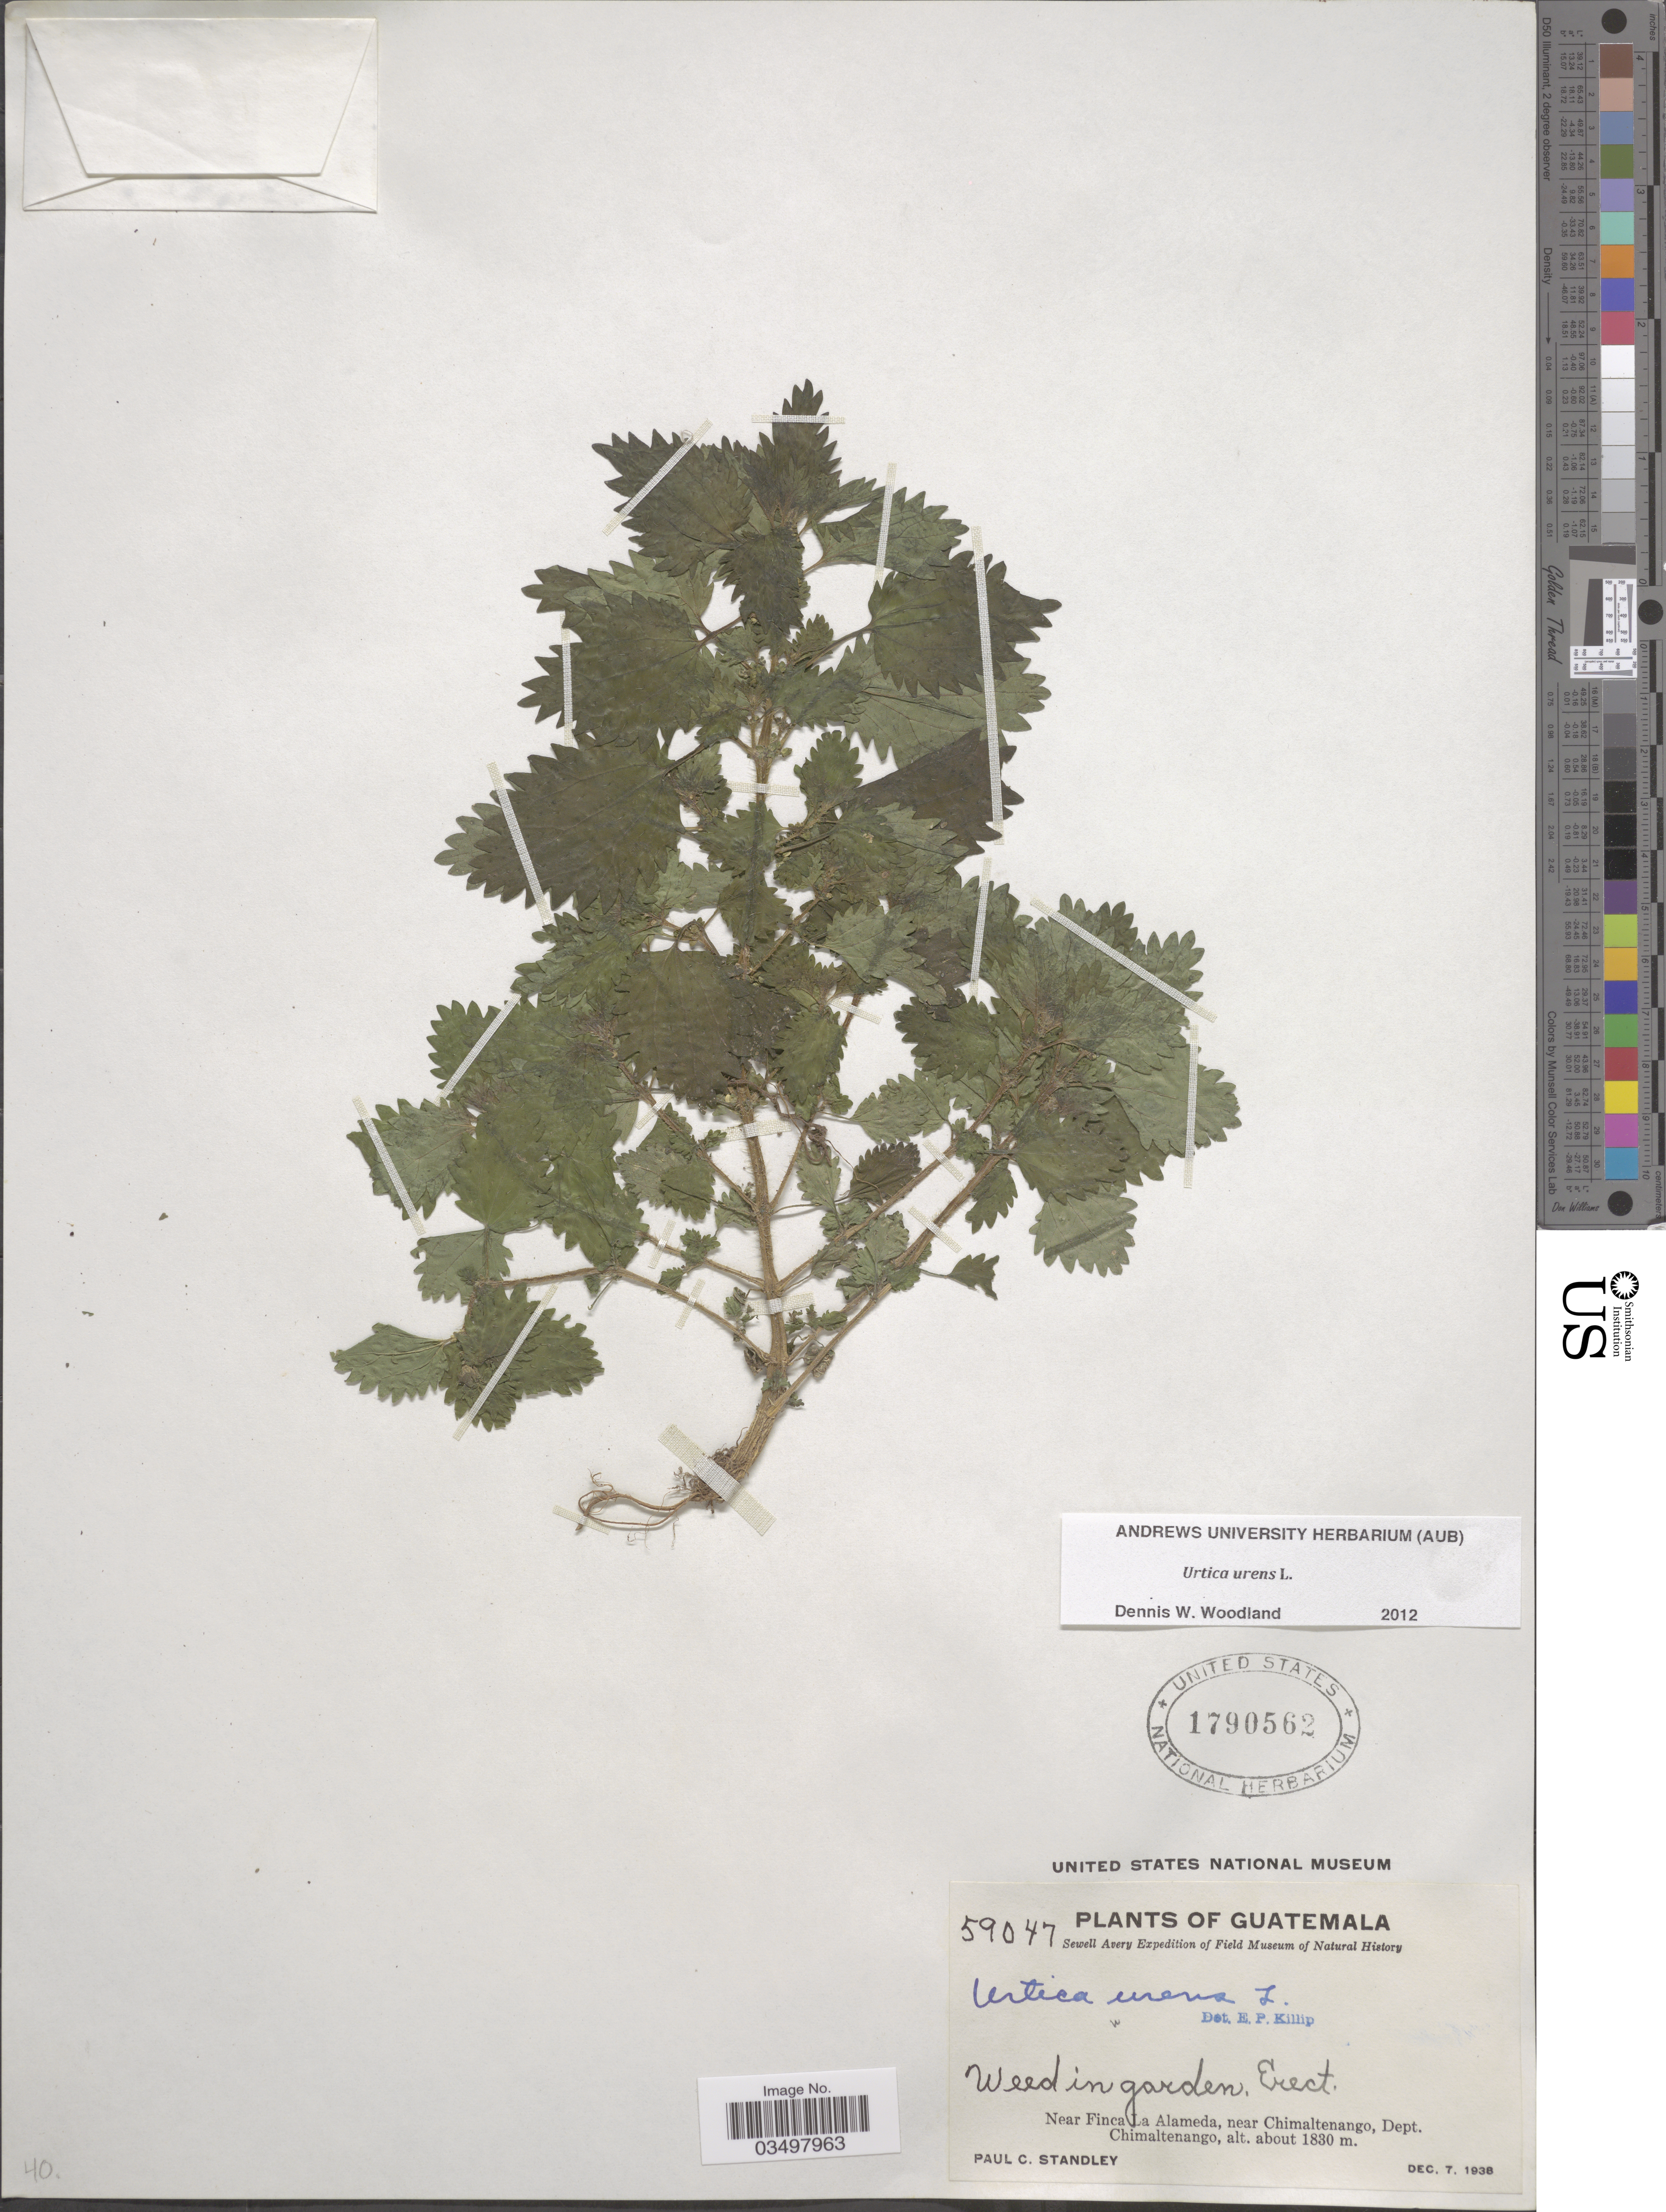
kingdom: Plantae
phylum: Tracheophyta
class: Magnoliopsida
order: Rosales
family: Urticaceae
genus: Urtica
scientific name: Urtica urens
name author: L.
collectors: P. C. Standley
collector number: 59047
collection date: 1938-12-07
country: Guatemala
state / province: Chimaltenango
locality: Near Finca La Alameda, near Chimaltenango, Dept. Chimaltenango.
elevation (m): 1830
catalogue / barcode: US 1790562